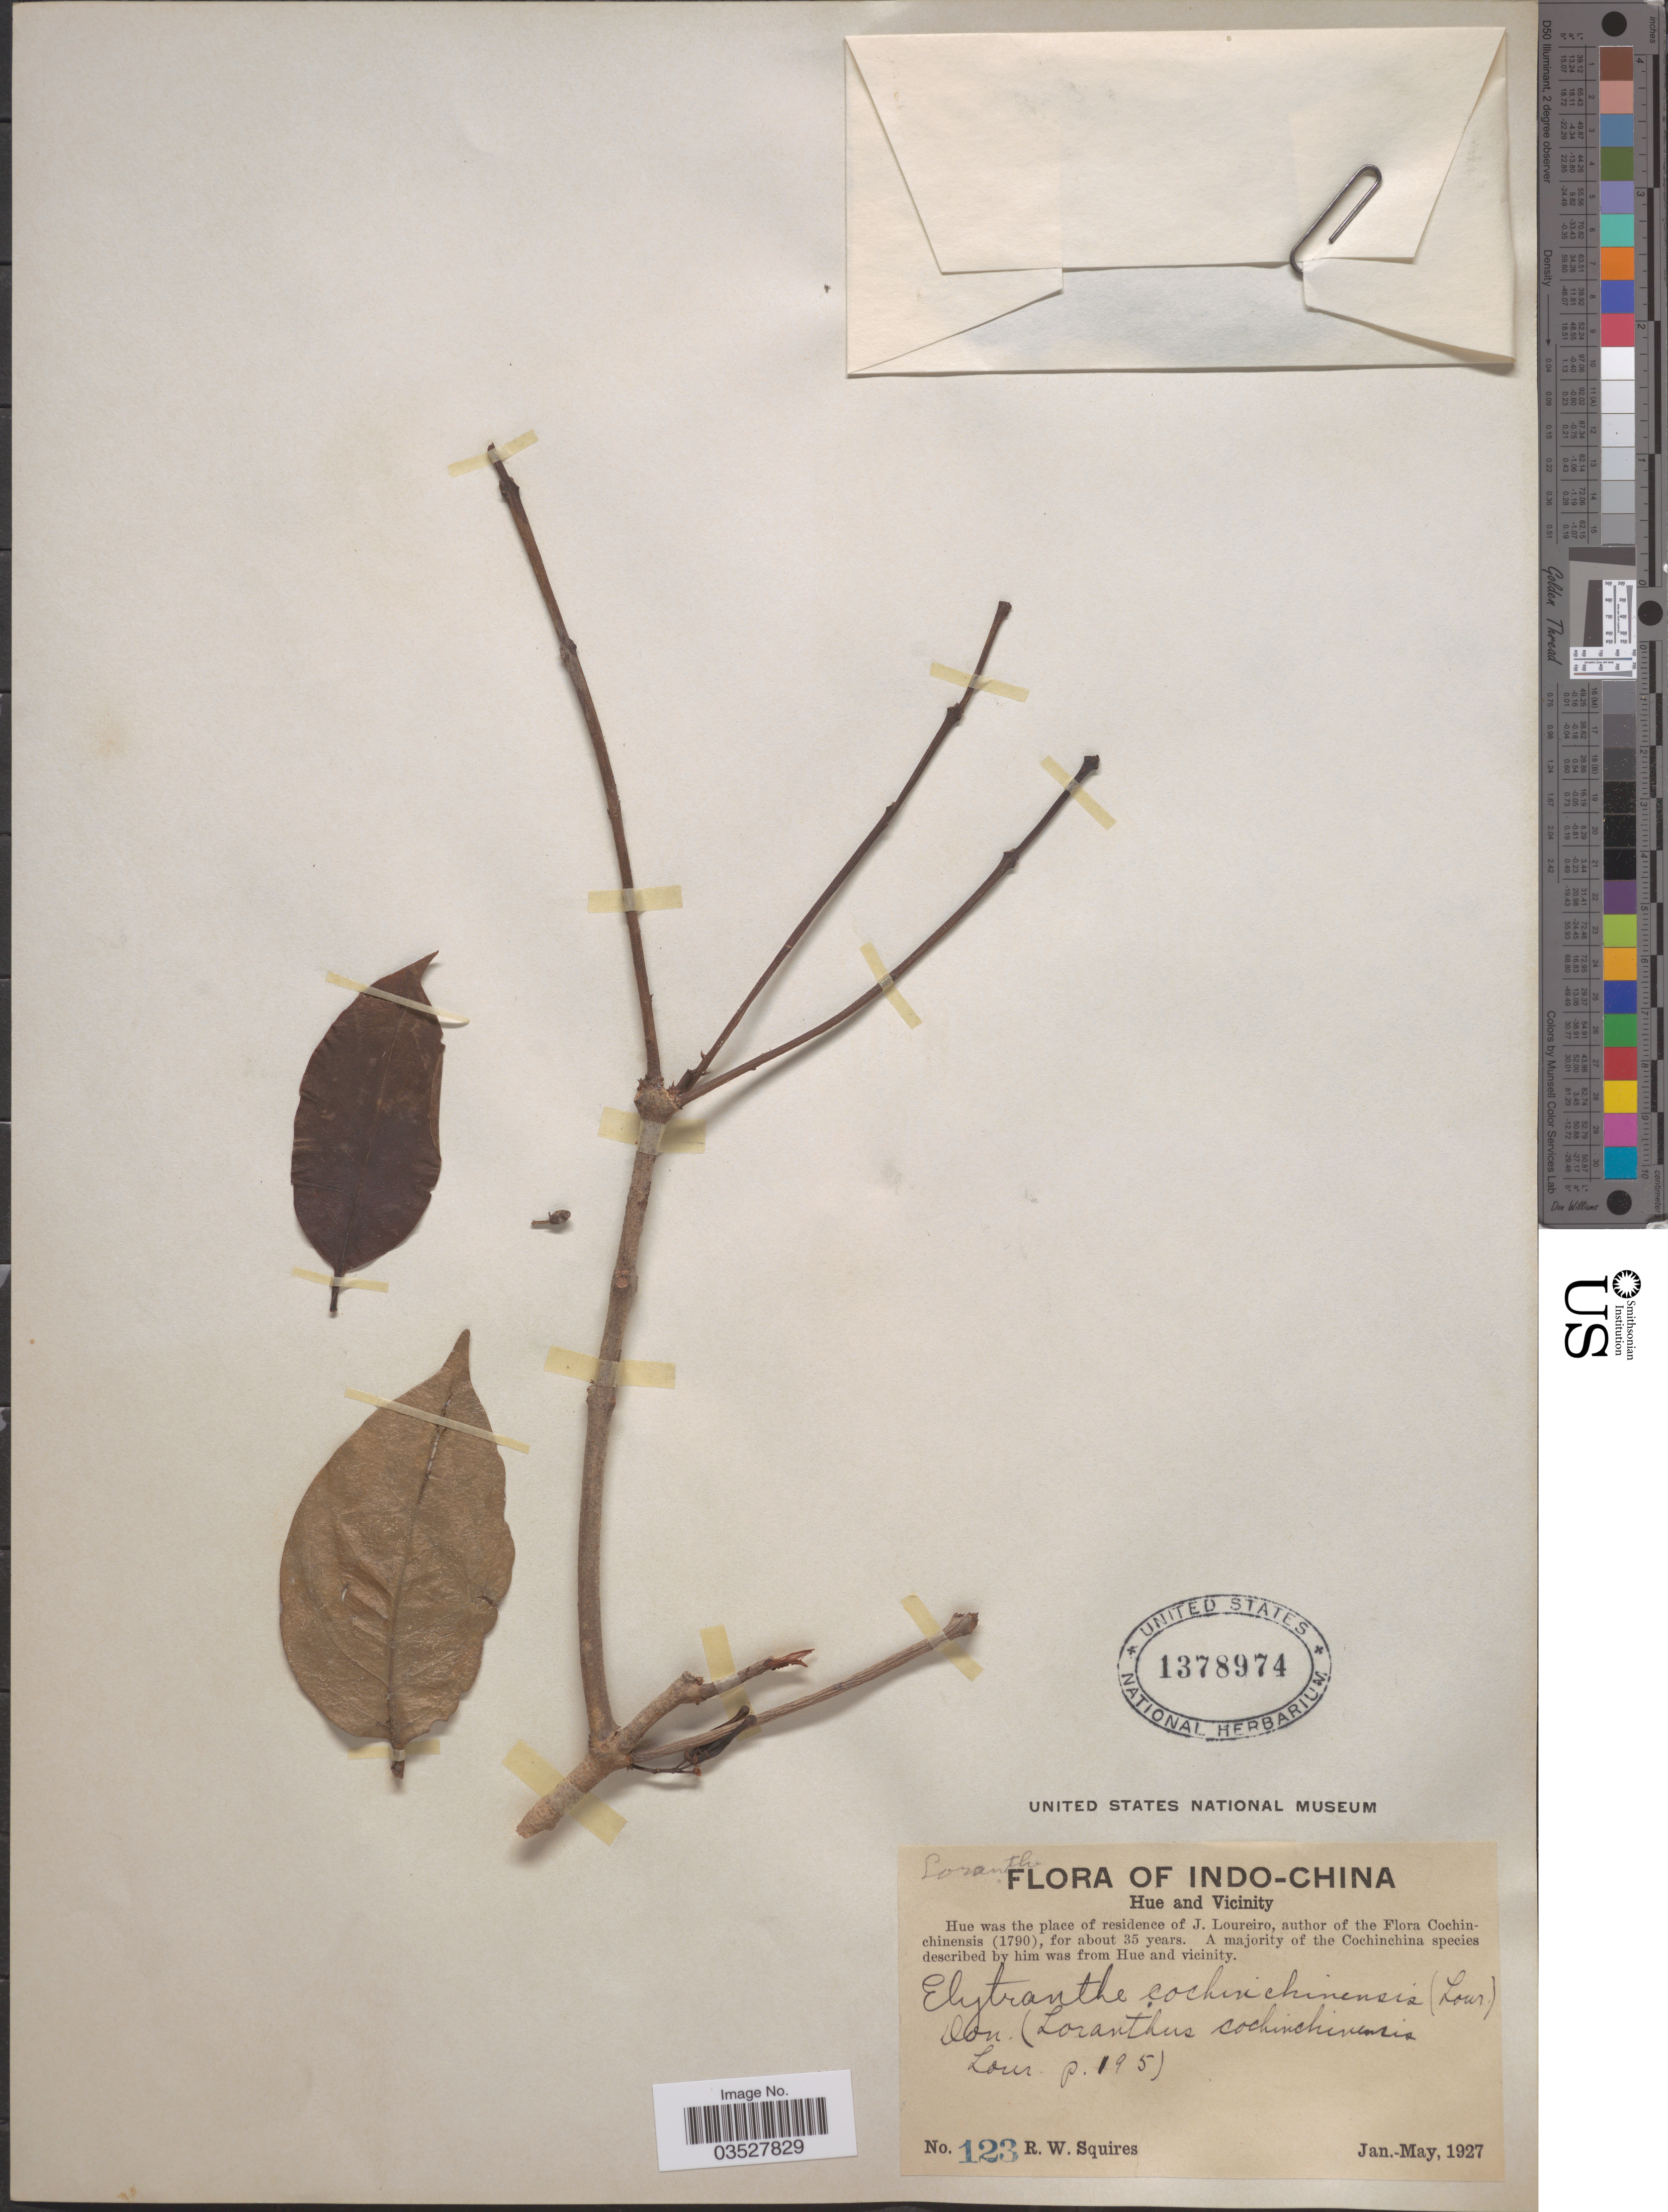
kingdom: Plantae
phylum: Tracheophyta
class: Magnoliopsida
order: Santalales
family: Loranthaceae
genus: Elytranthe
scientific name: Elytranthe cochinchinensis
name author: (Lour.) G. Don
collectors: R. Squires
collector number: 123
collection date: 1927-01/1927-05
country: Vietnam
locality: Indo-China. Hue and Vicinity.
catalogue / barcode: US 1378974